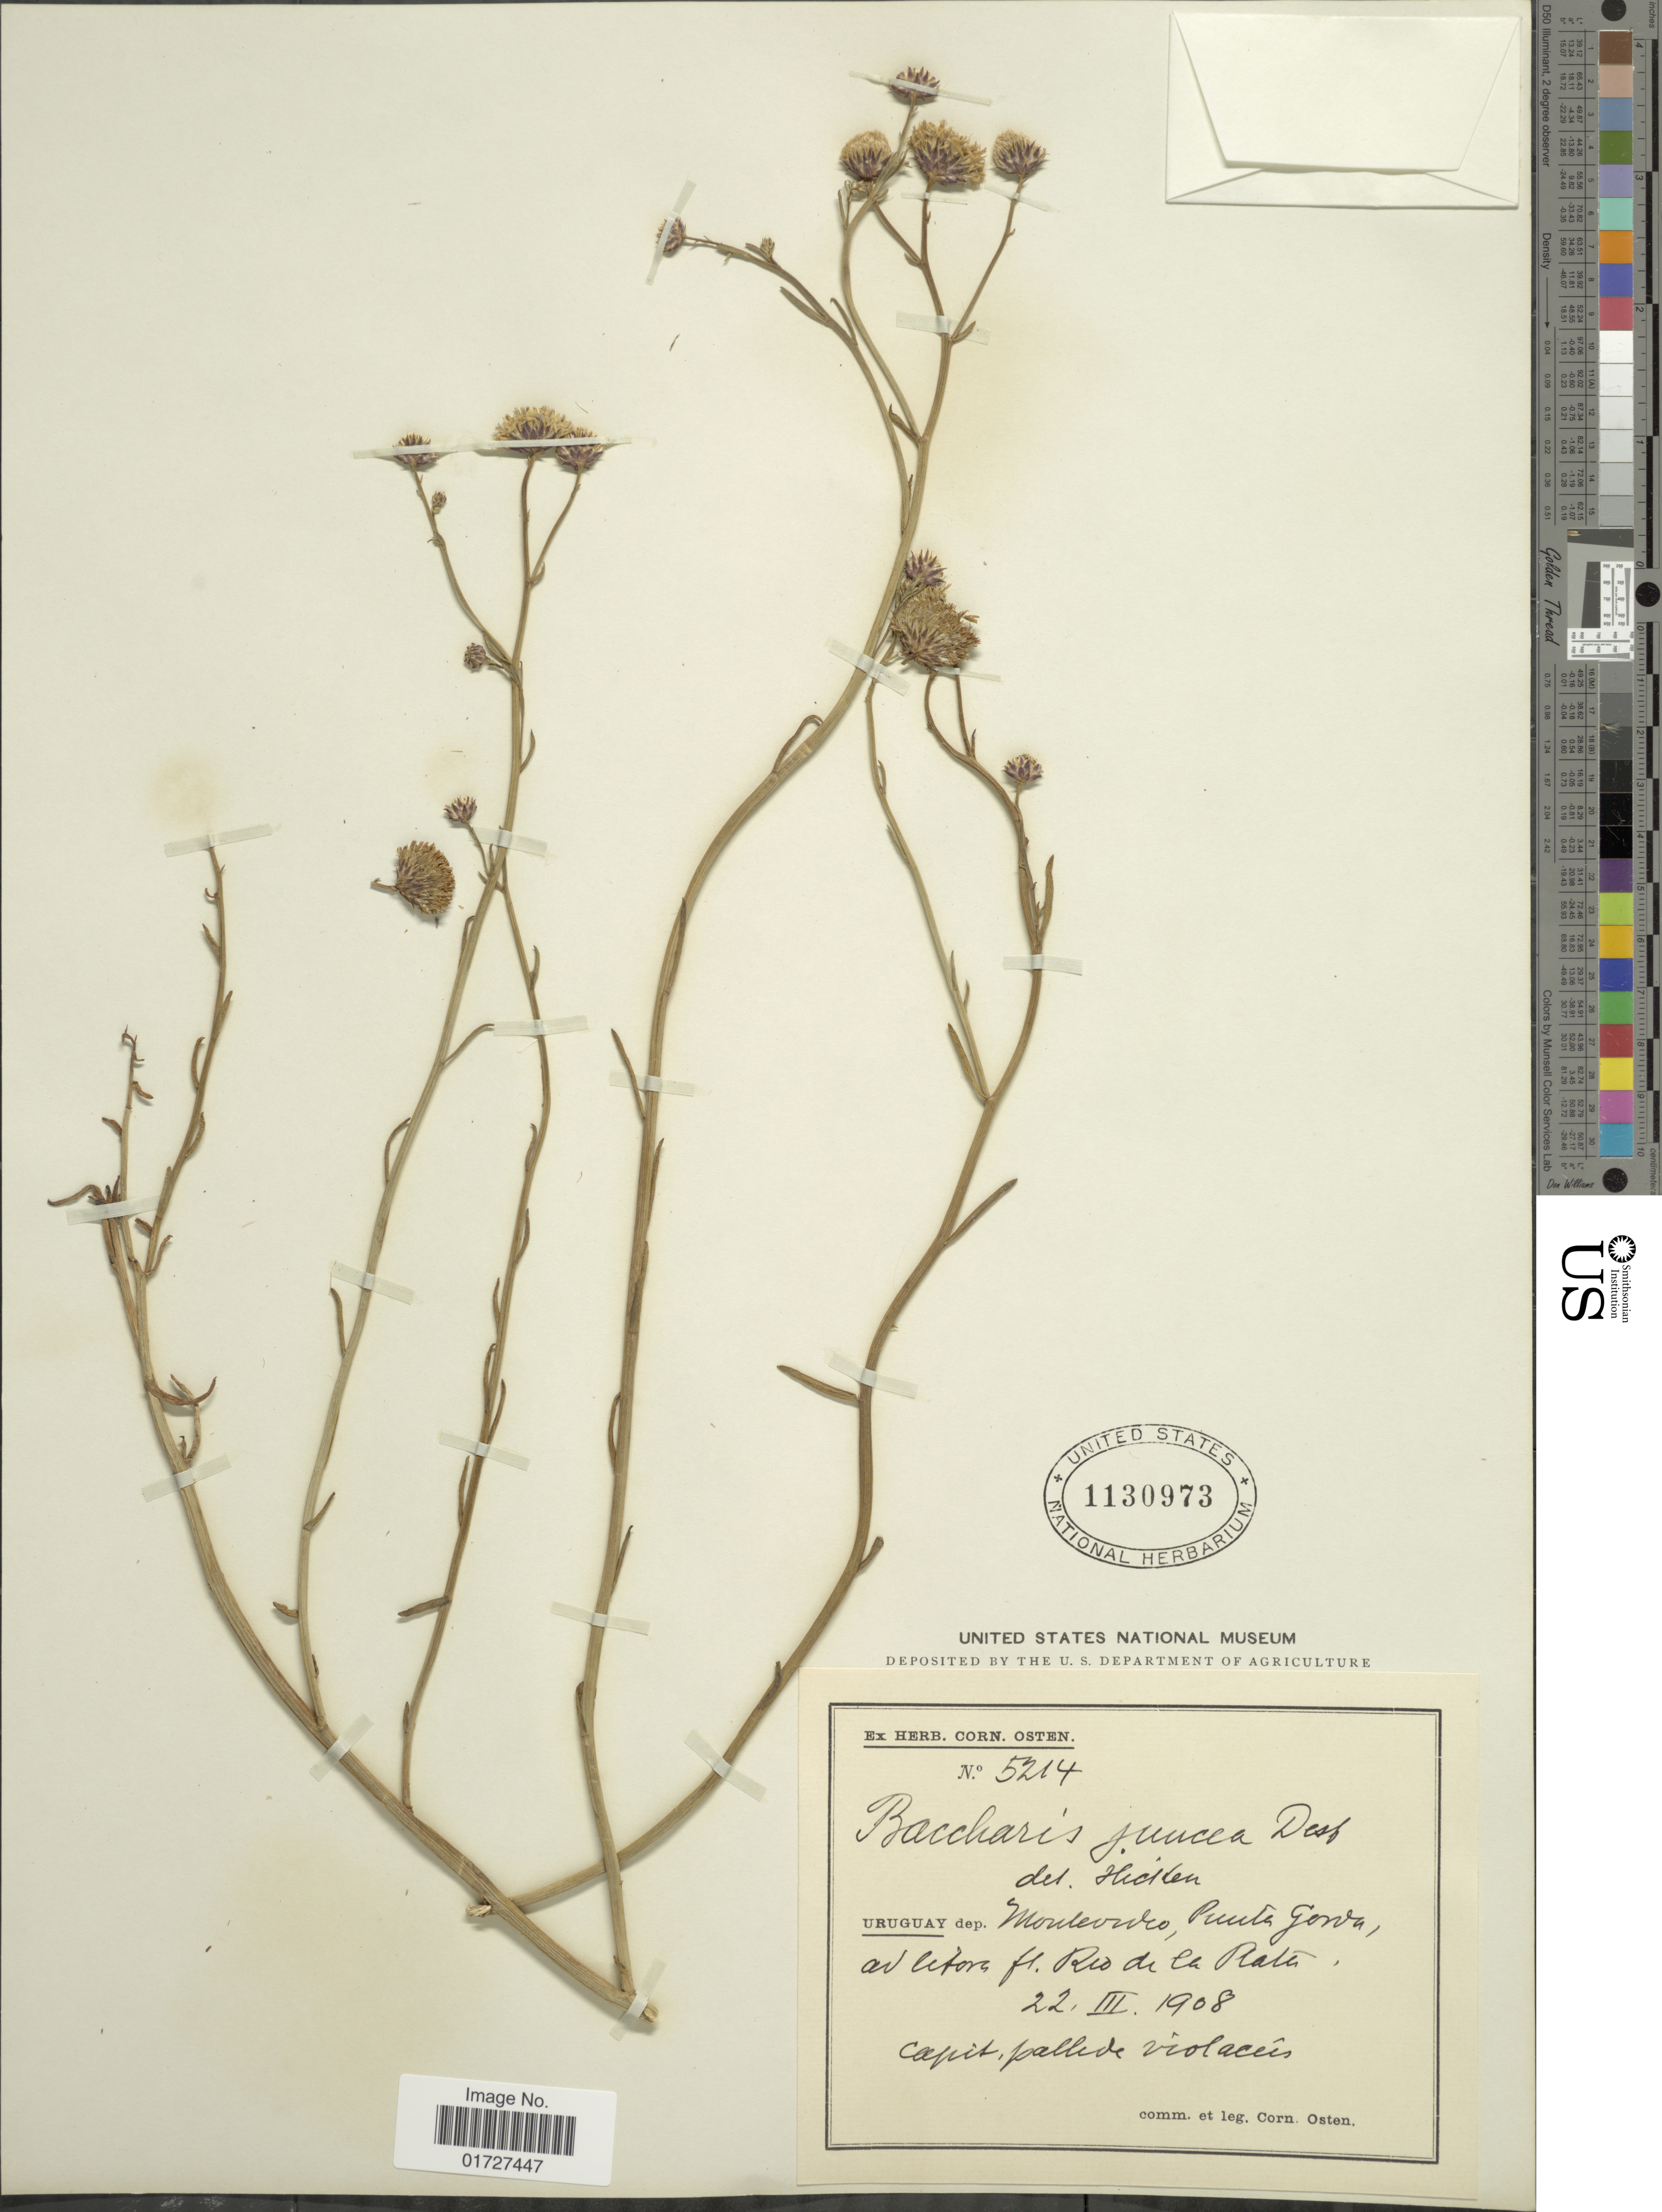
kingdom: Plantae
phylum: Tracheophyta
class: Magnoliopsida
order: Asterales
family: Asteraceae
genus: Baccharis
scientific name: Baccharis juncea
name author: (Lehm.) Desf.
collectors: C. Osten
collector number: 5214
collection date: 1908-03-22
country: Uruguay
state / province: Montevideo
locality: Punta Gorda, ad before fl. Rio de La Plata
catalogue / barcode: US 1130973